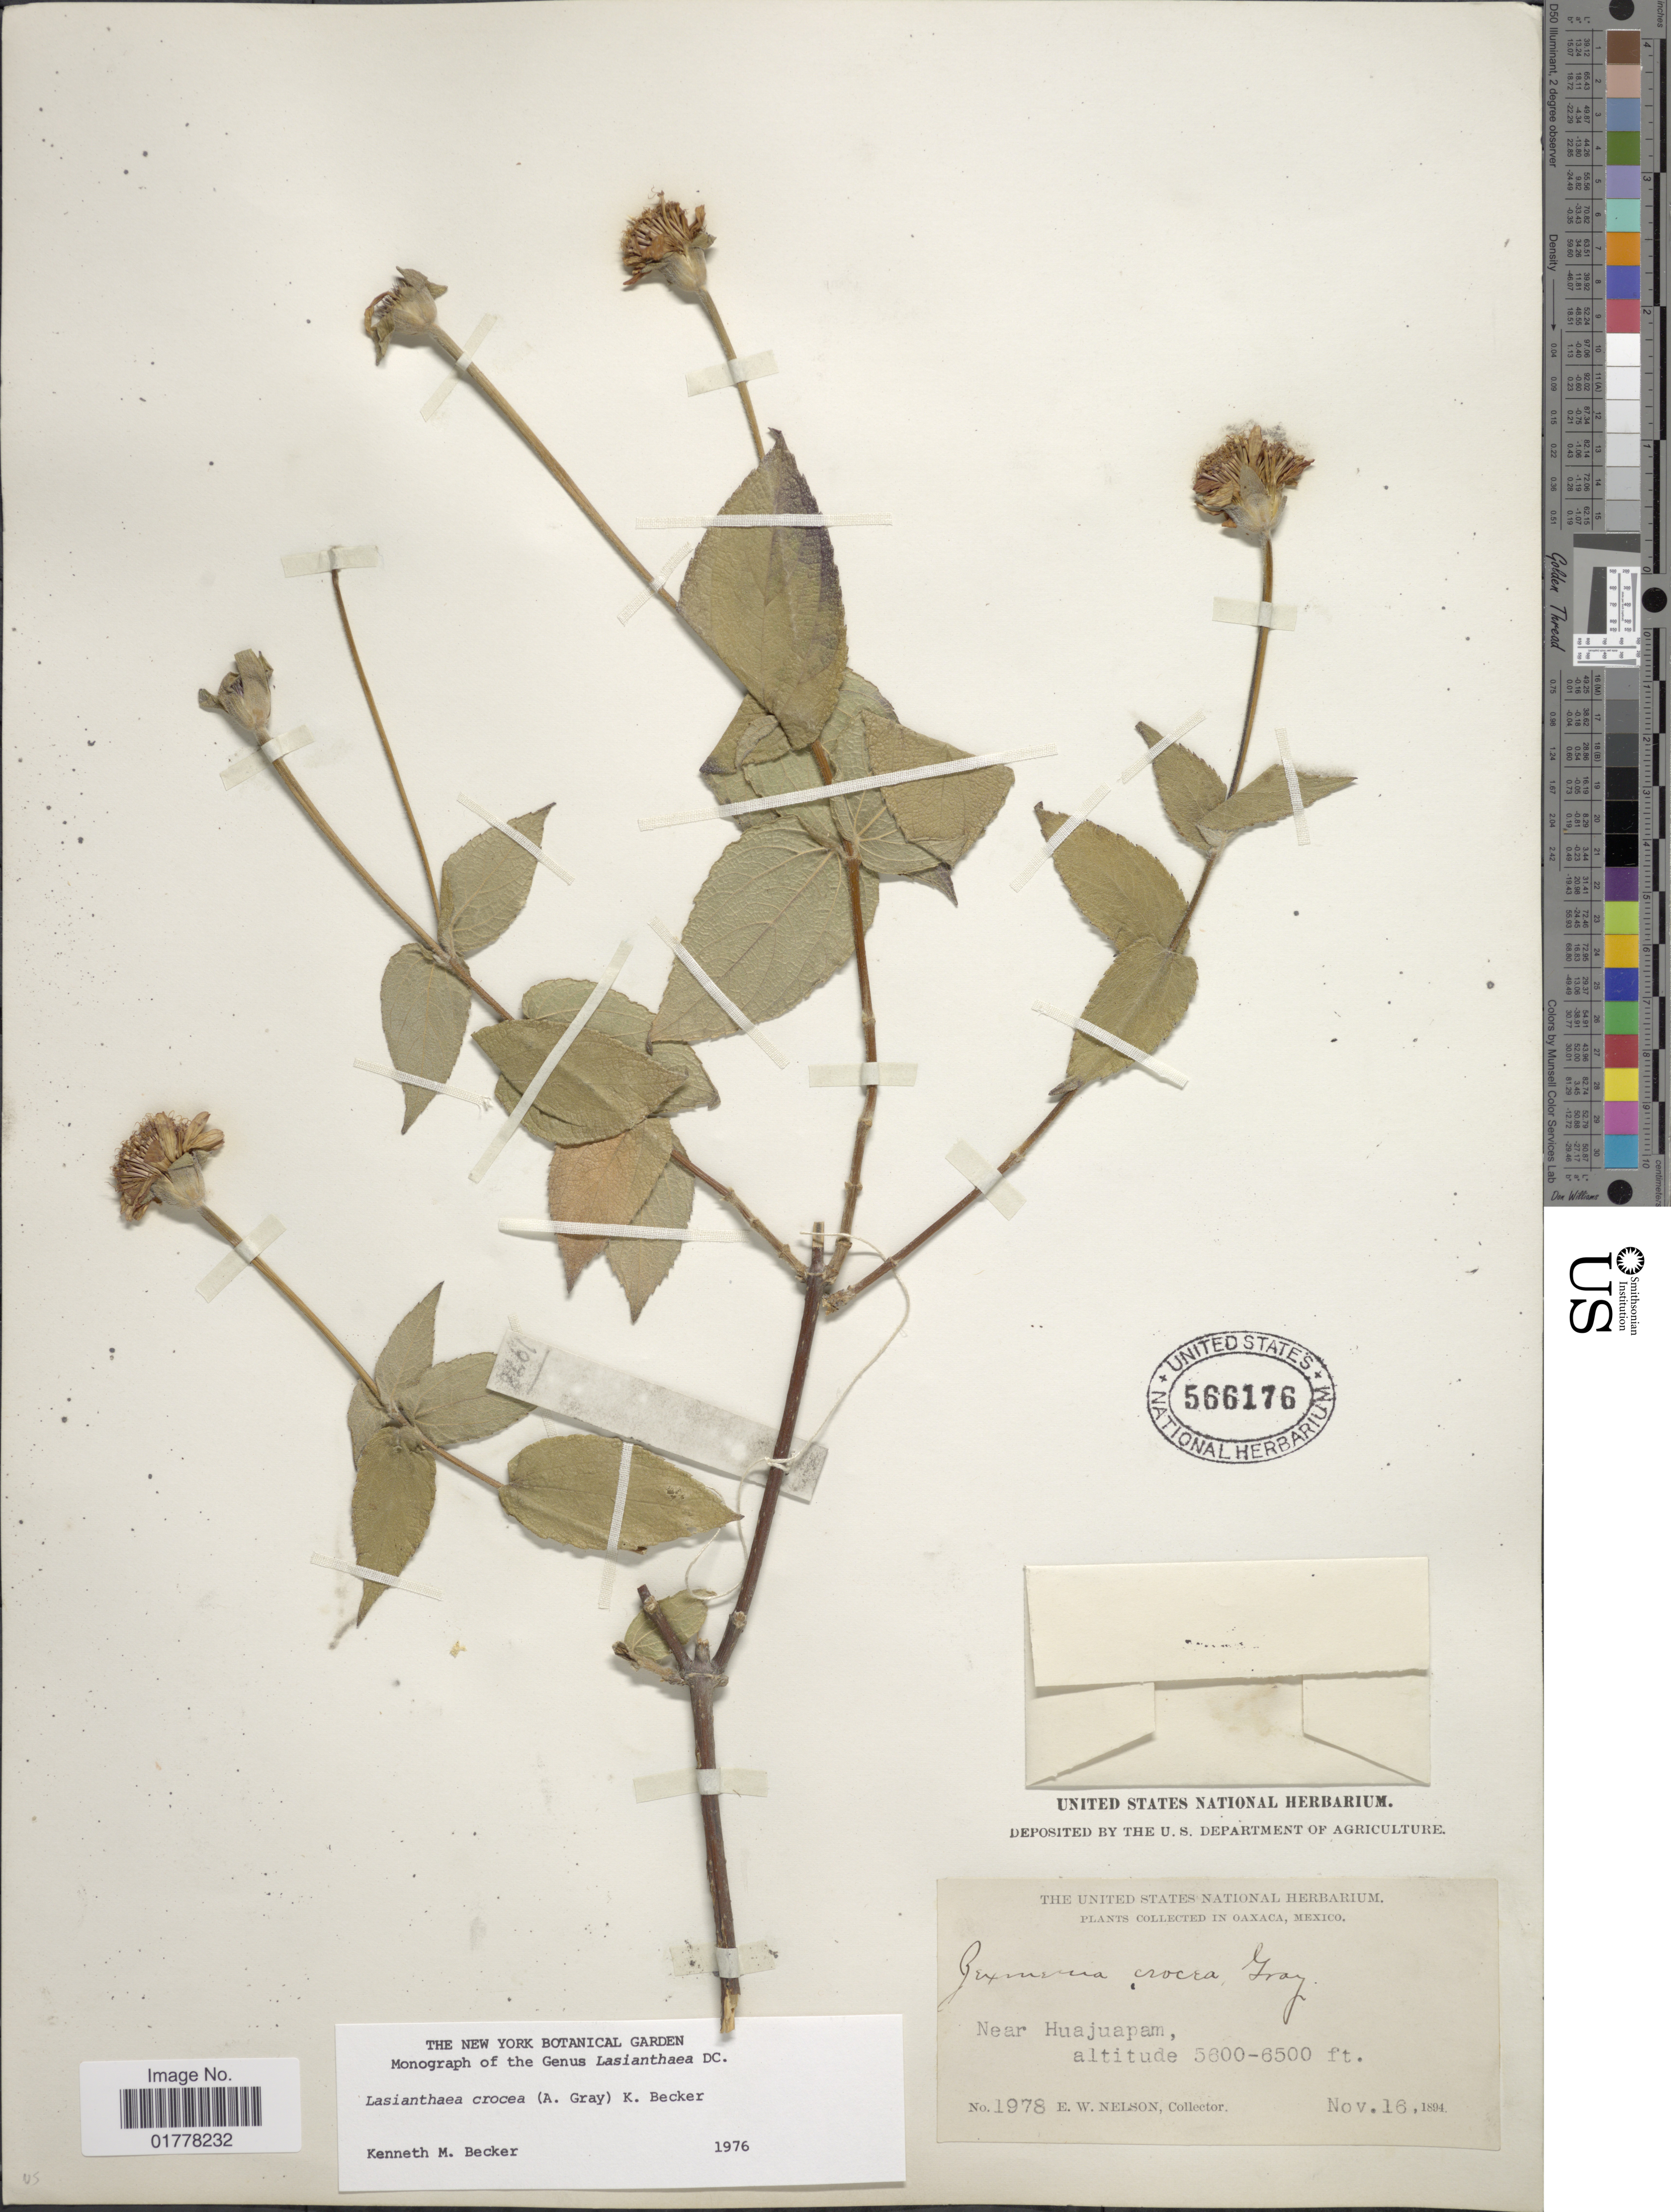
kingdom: Plantae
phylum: Tracheophyta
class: Magnoliopsida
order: Asterales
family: Asteraceae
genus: Lasianthaea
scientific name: Lasianthaea crocea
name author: (A. Gray) K.M. Becker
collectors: E. W. Nelson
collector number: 1978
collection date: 1894-11-16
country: Mexico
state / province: Oaxaca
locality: In Oaxaca, Mexico. Near Huajuapam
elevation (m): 1707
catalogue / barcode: US 566176